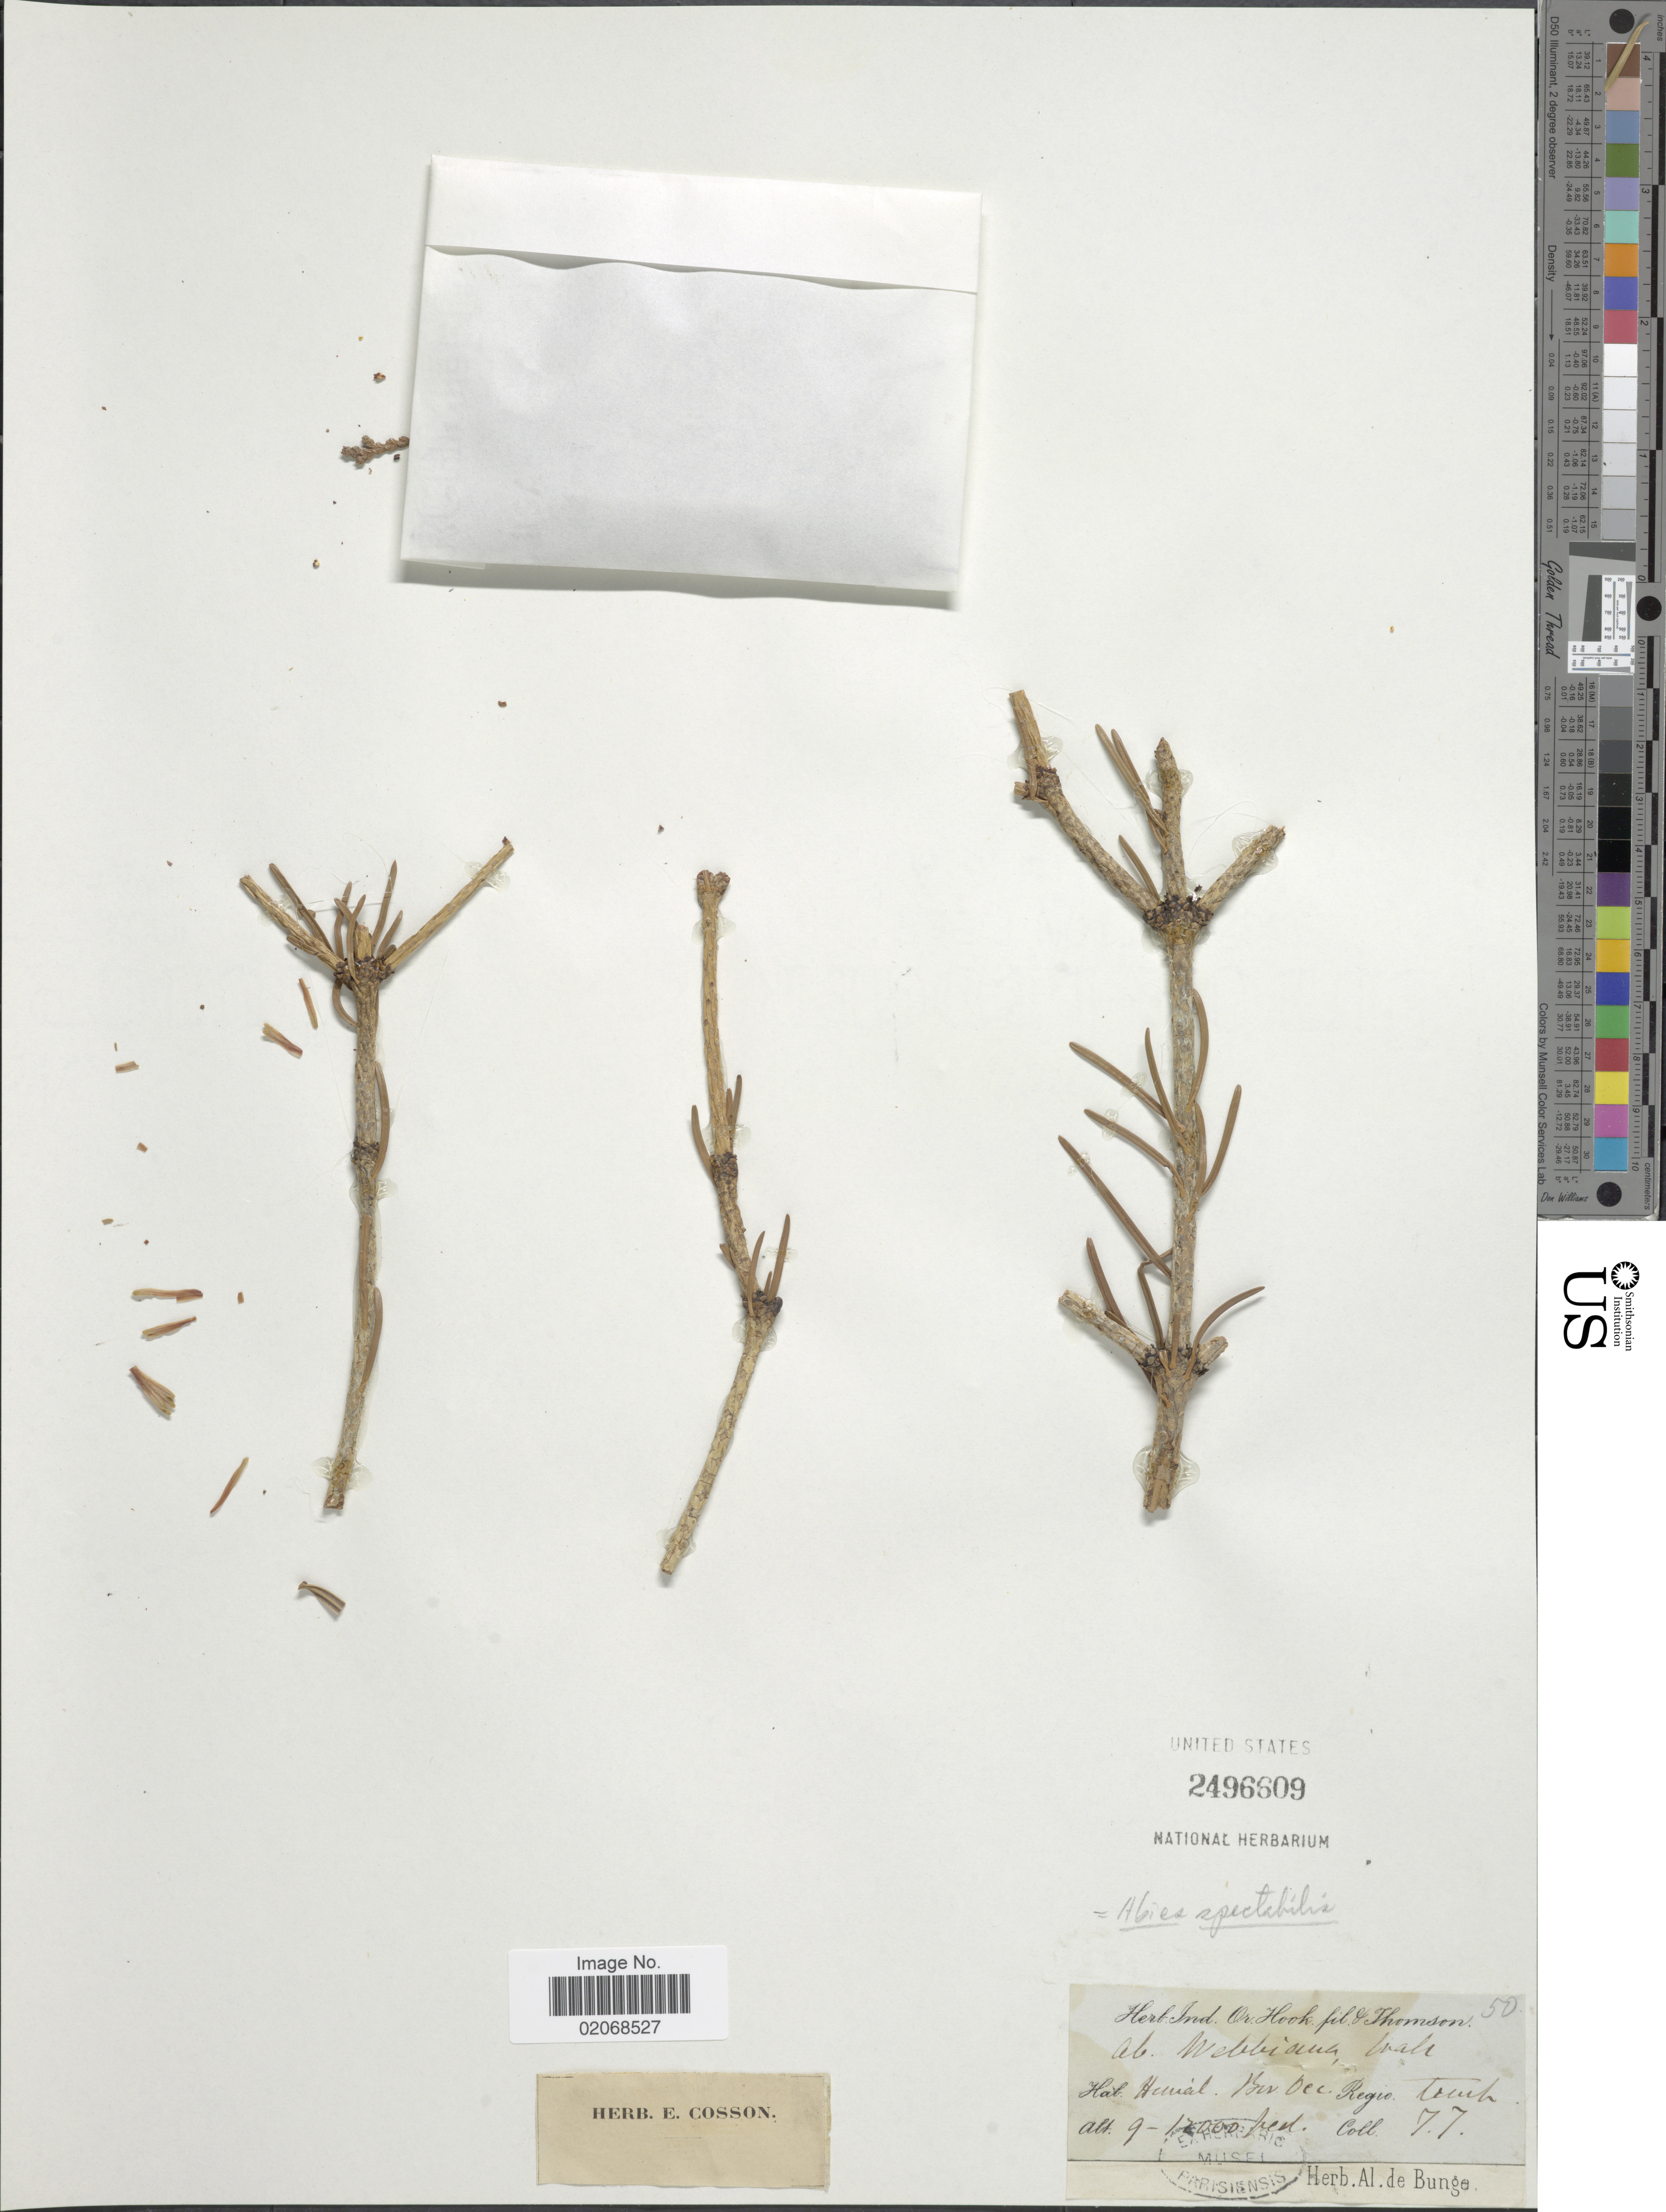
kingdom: Plantae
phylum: Tracheophyta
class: Pinopsida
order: Pinales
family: Pinaceae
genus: Abies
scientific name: Abies spectabilis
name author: (D. Don) Spach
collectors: T. Thomson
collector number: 50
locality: Hab. Himal.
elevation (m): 2743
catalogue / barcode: US 2496609